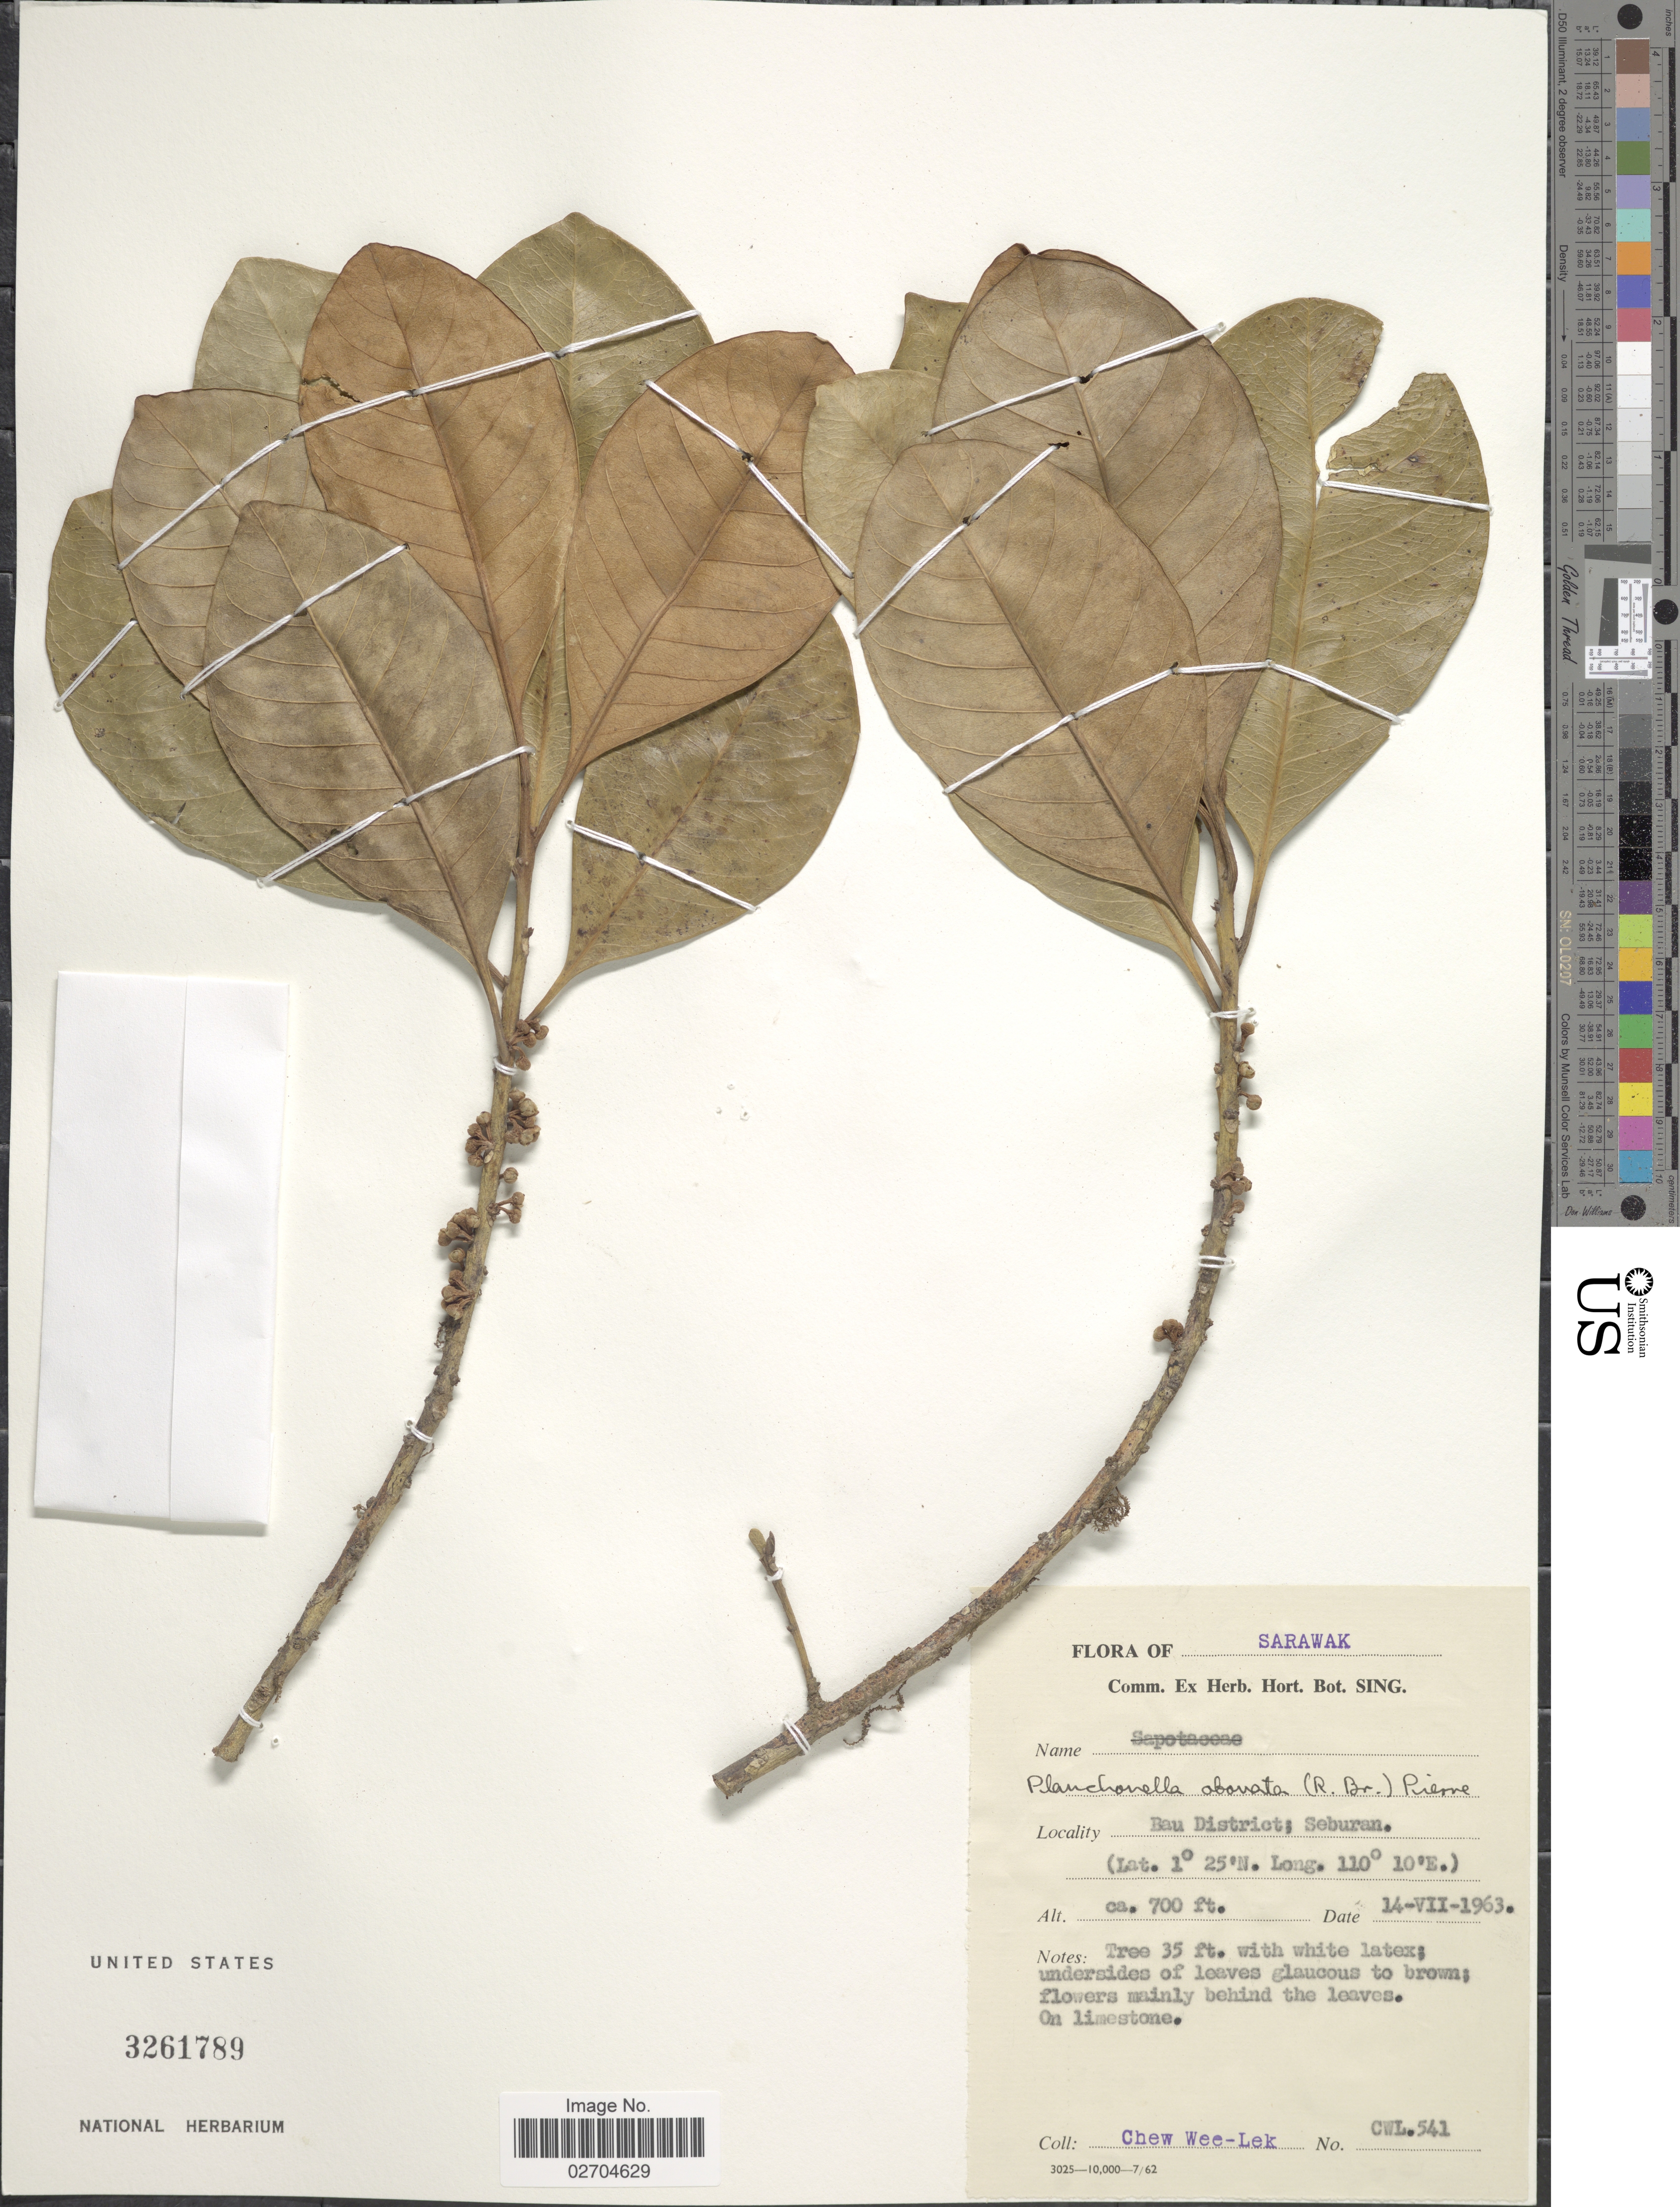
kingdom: Plantae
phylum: Tracheophyta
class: Magnoliopsida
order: Ericales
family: Sapotaceae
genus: Planchonella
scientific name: Planchonella obovata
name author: (R. Br.) Pierre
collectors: W. Chew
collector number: CWL 541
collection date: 1963-07-14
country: Malaysia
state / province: Sarawak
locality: Bau District; Seburan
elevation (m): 213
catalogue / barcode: US 3261789